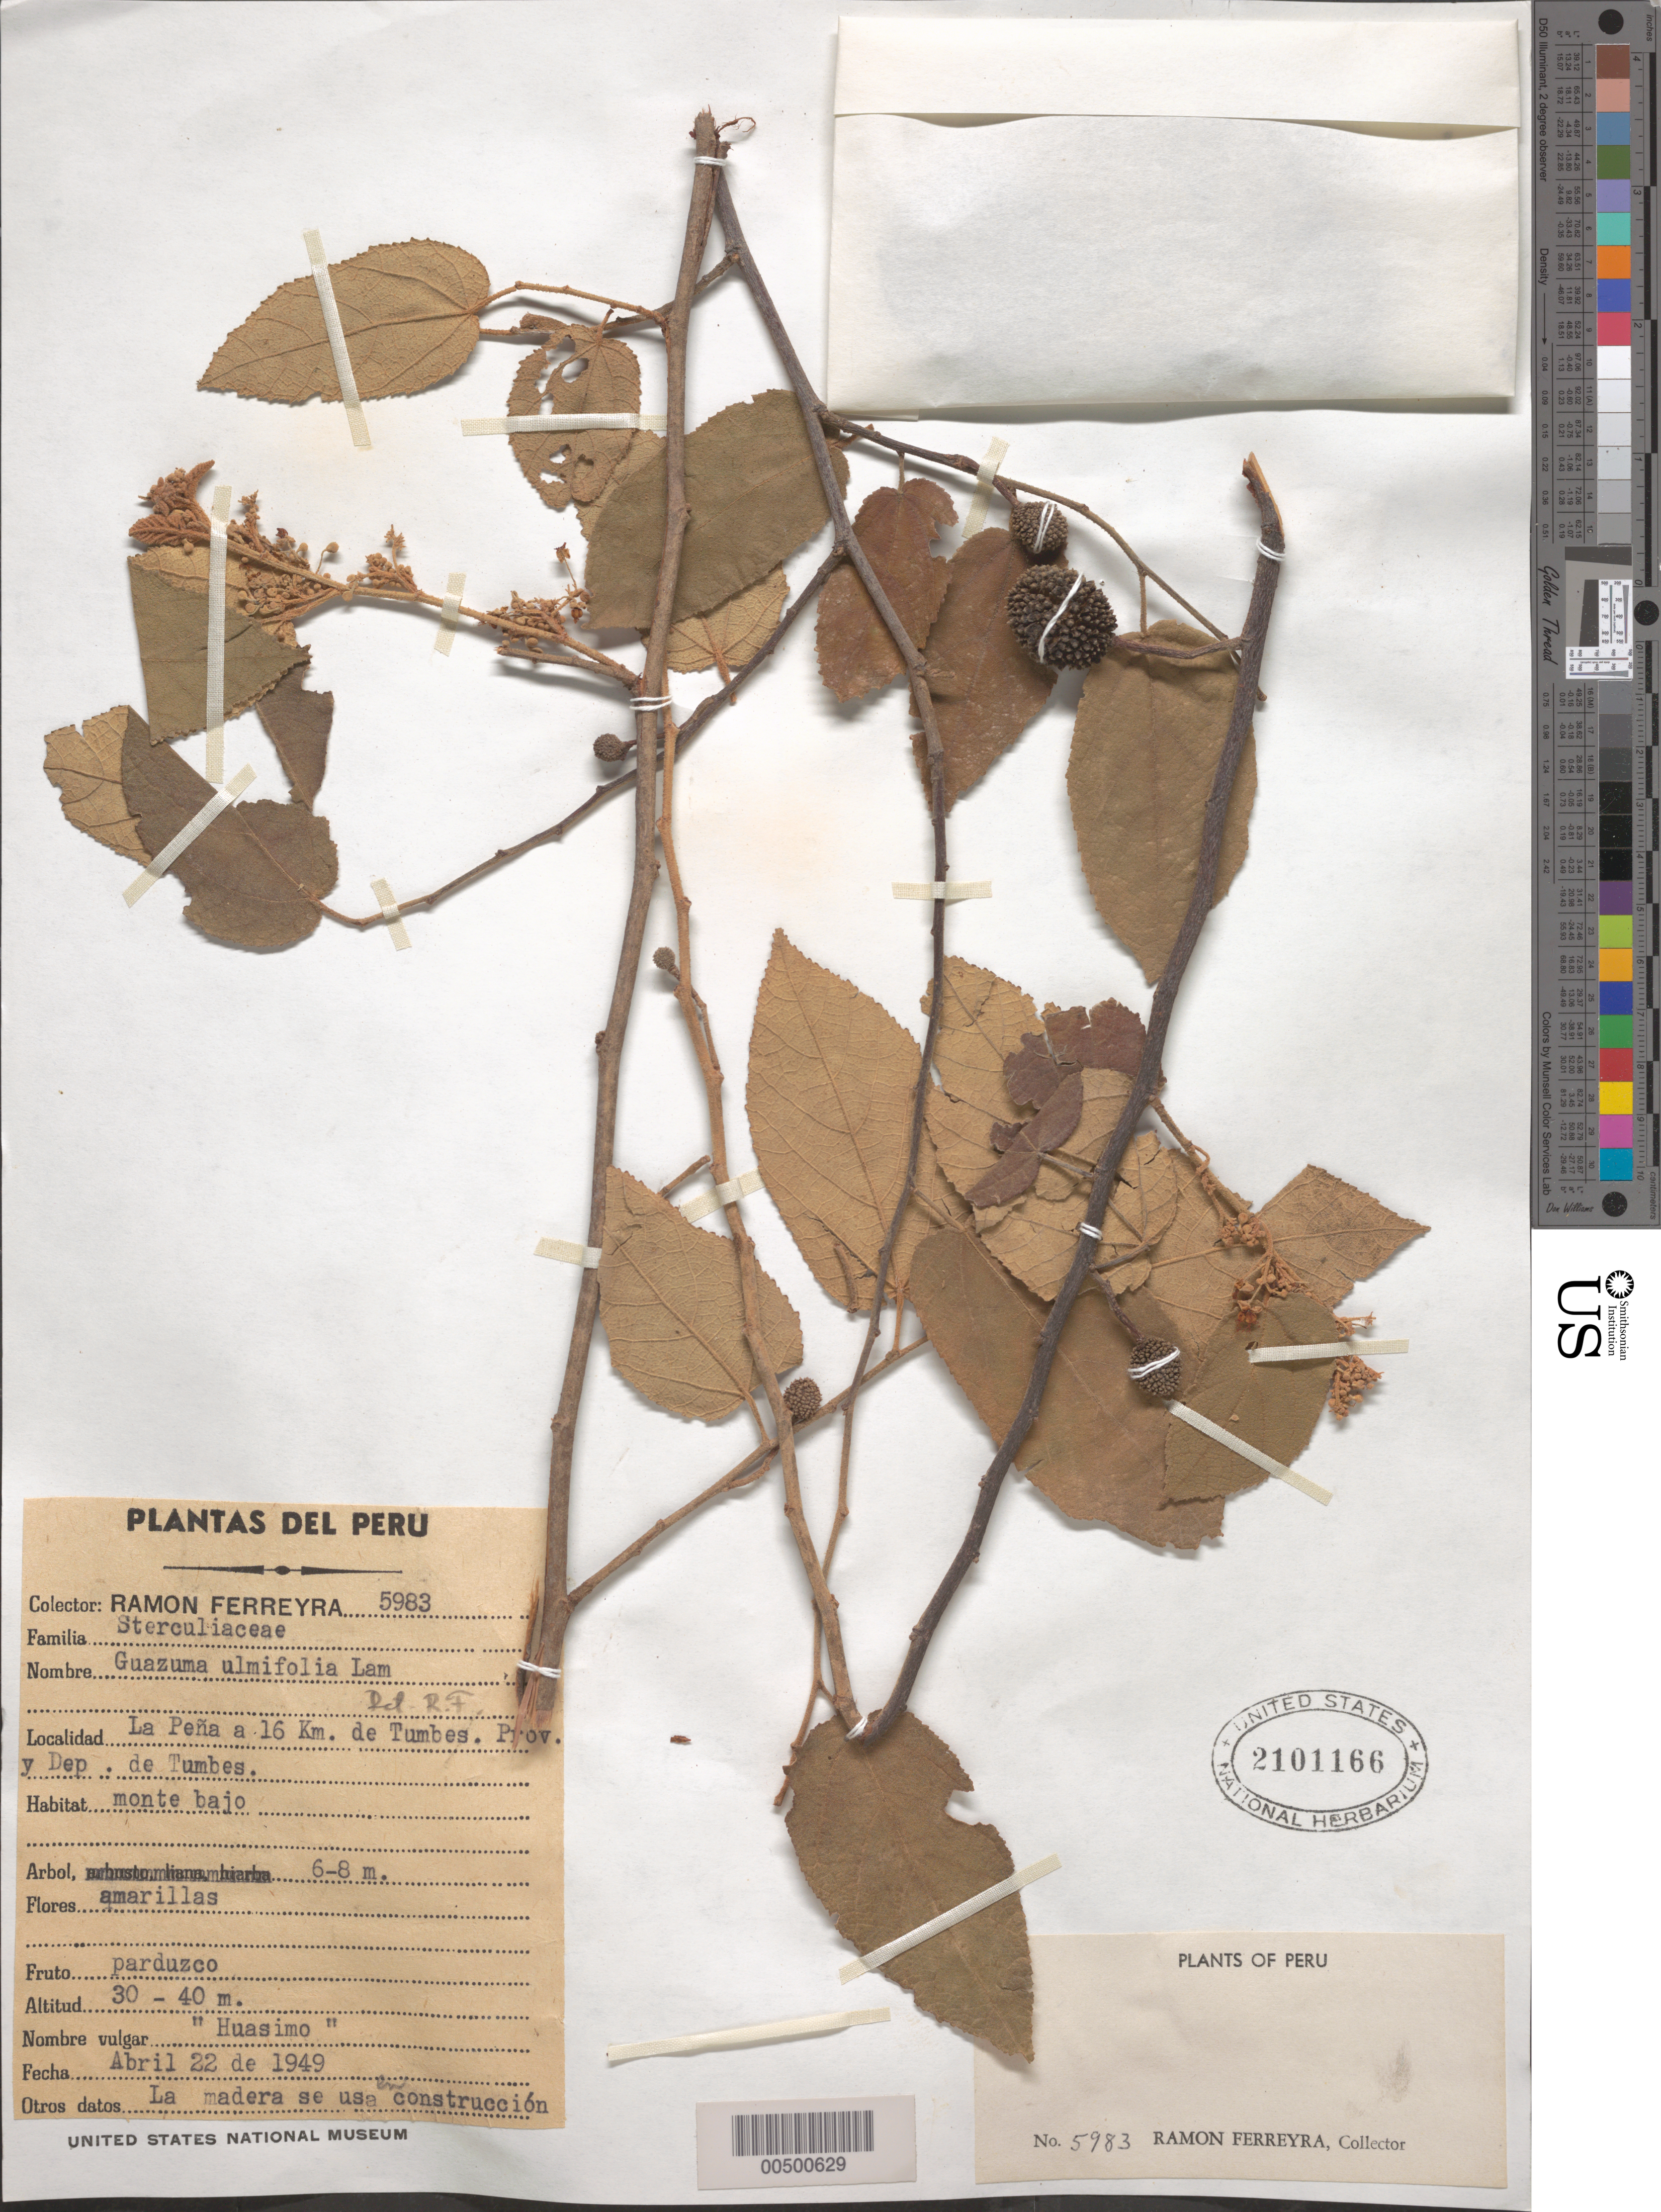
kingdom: Plantae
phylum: Tracheophyta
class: Magnoliopsida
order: Malvales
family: Malvaceae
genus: Guazuma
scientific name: Guazuma ulmifolia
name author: Lam.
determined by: Ferreyra, R. A.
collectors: R. A. Ferreyra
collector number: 5983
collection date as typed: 22 Apr 1949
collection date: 1949-04-22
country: Peru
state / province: Tumbes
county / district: Tumbes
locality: La Peña a 16 km de Tumbes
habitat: monte bajo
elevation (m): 30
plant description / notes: Common name: Huasimo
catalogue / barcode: US 2101166